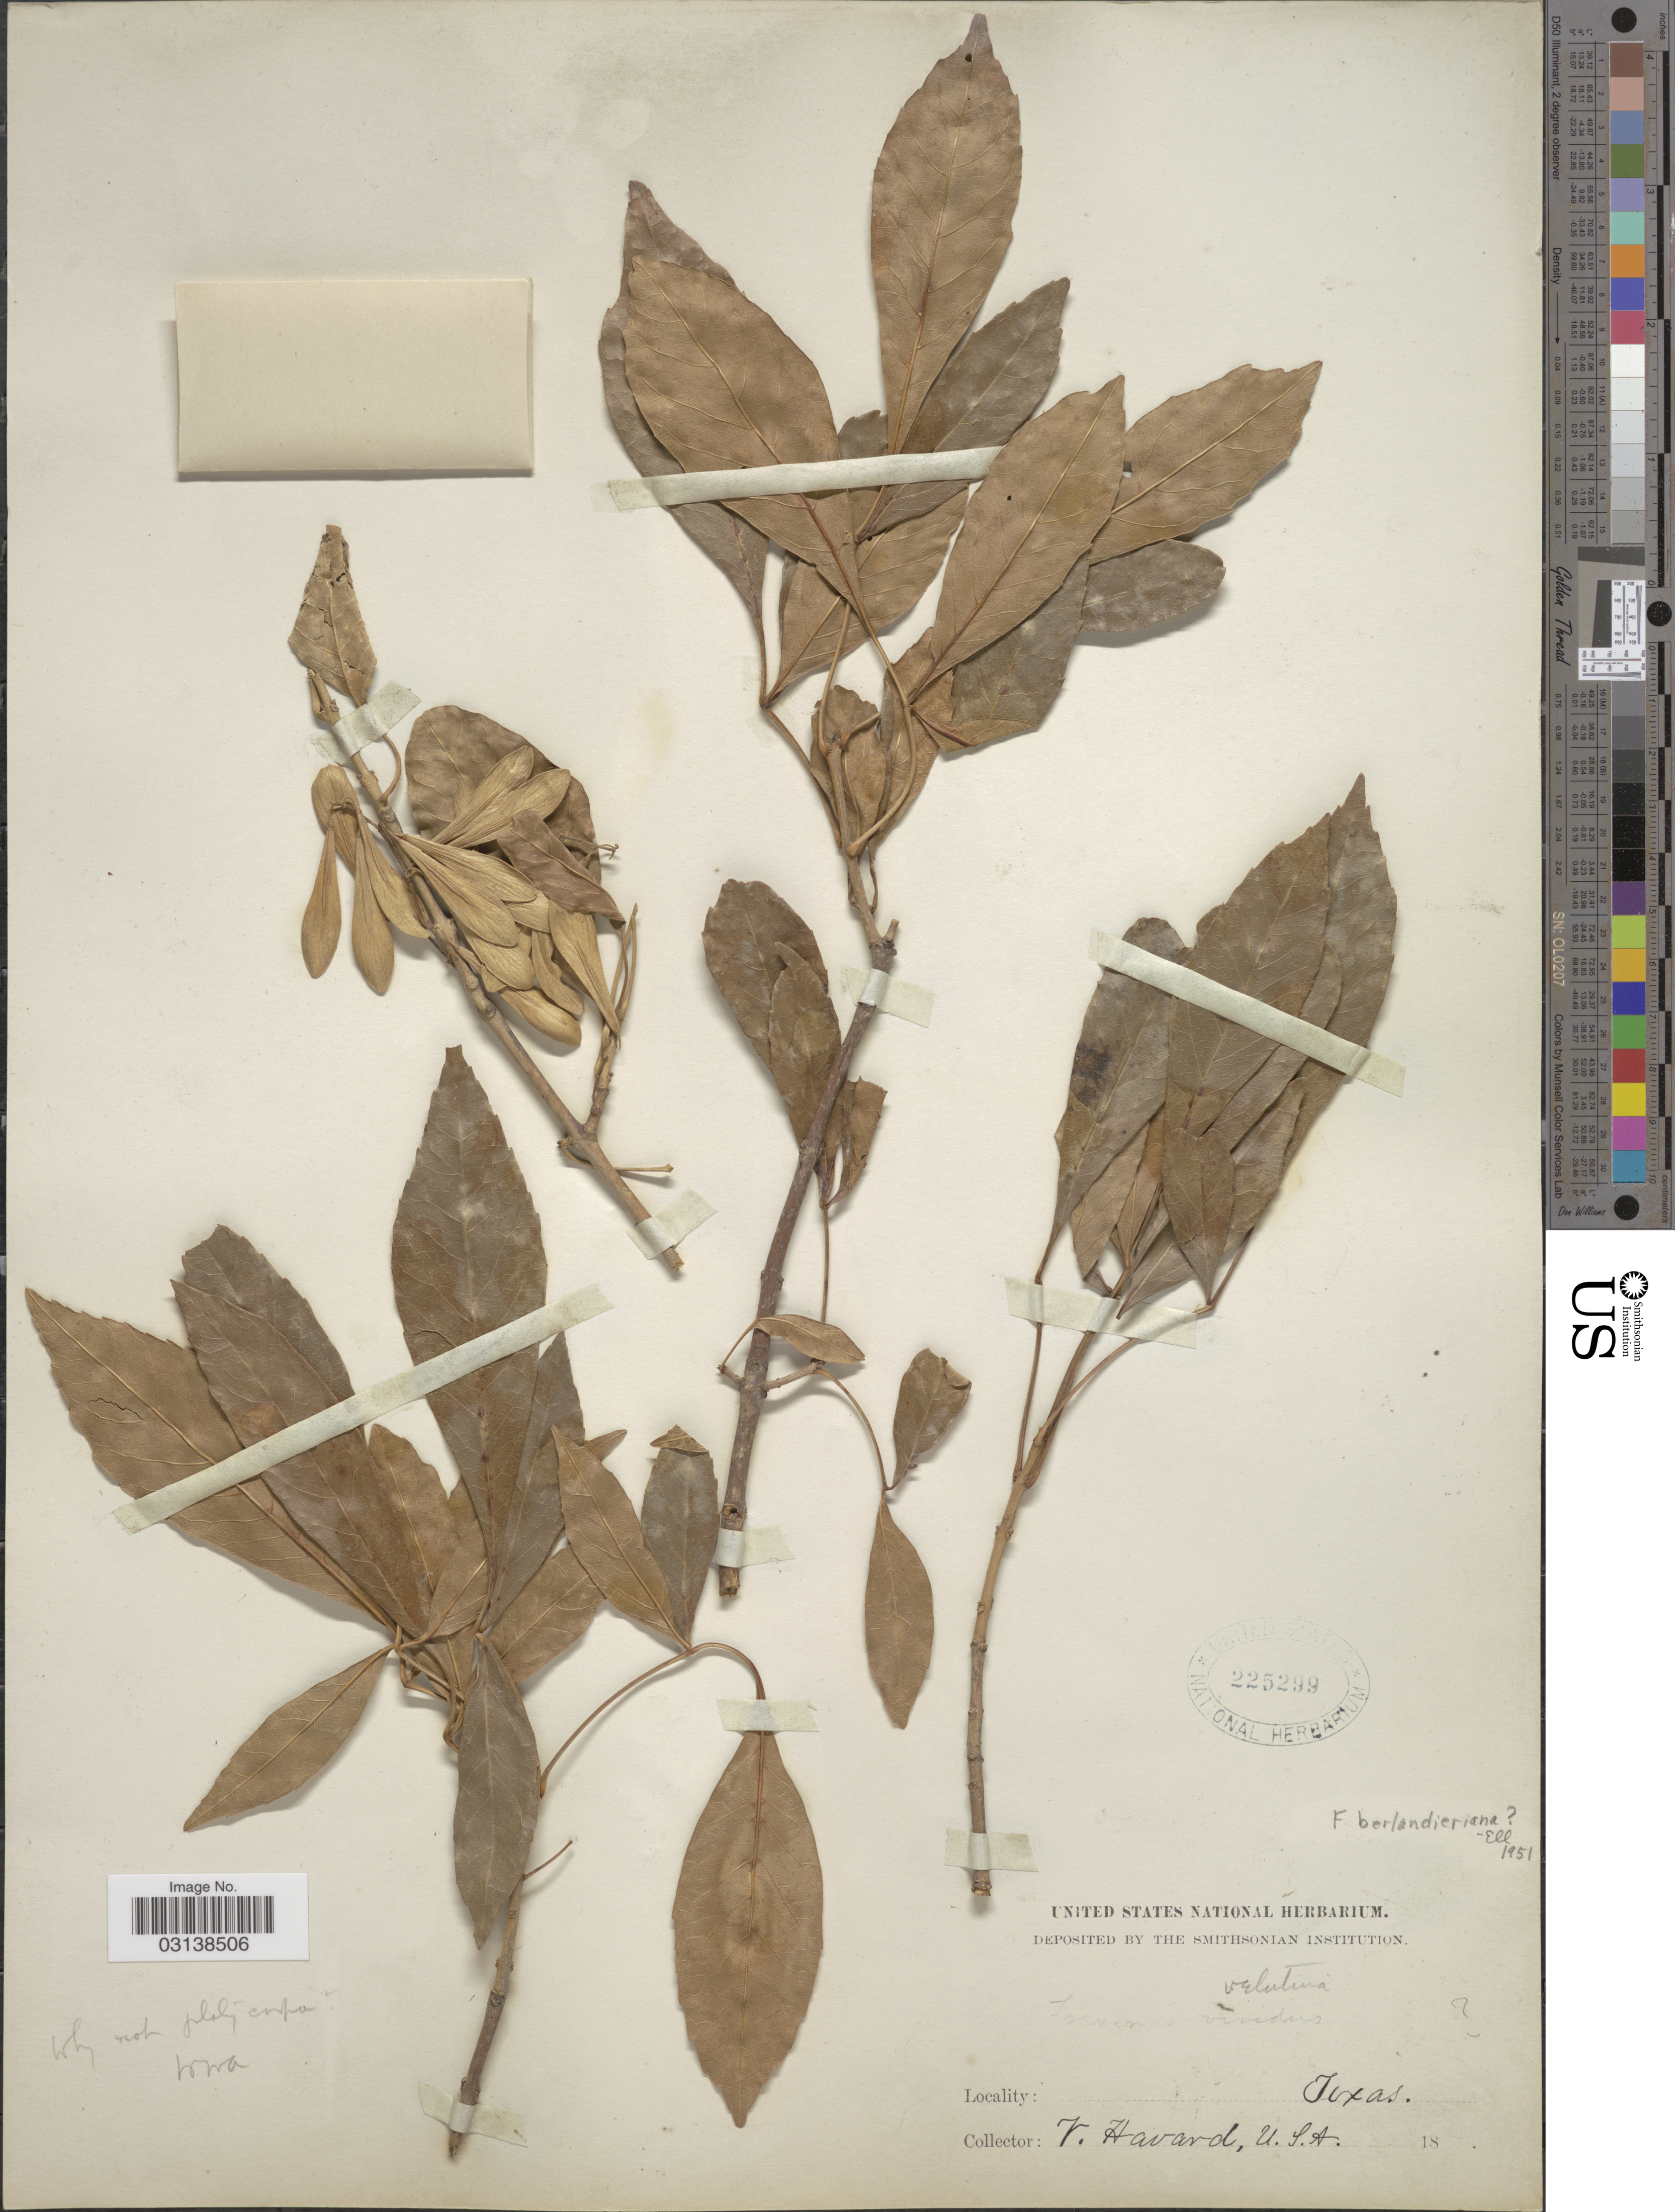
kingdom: Plantae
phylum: Tracheophyta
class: Magnoliopsida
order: Lamiales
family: Oleaceae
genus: Fraxinus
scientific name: Fraxinus berlandieriana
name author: A. DC.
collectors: V. Havard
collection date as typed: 18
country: United States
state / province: Texas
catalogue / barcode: US 225299